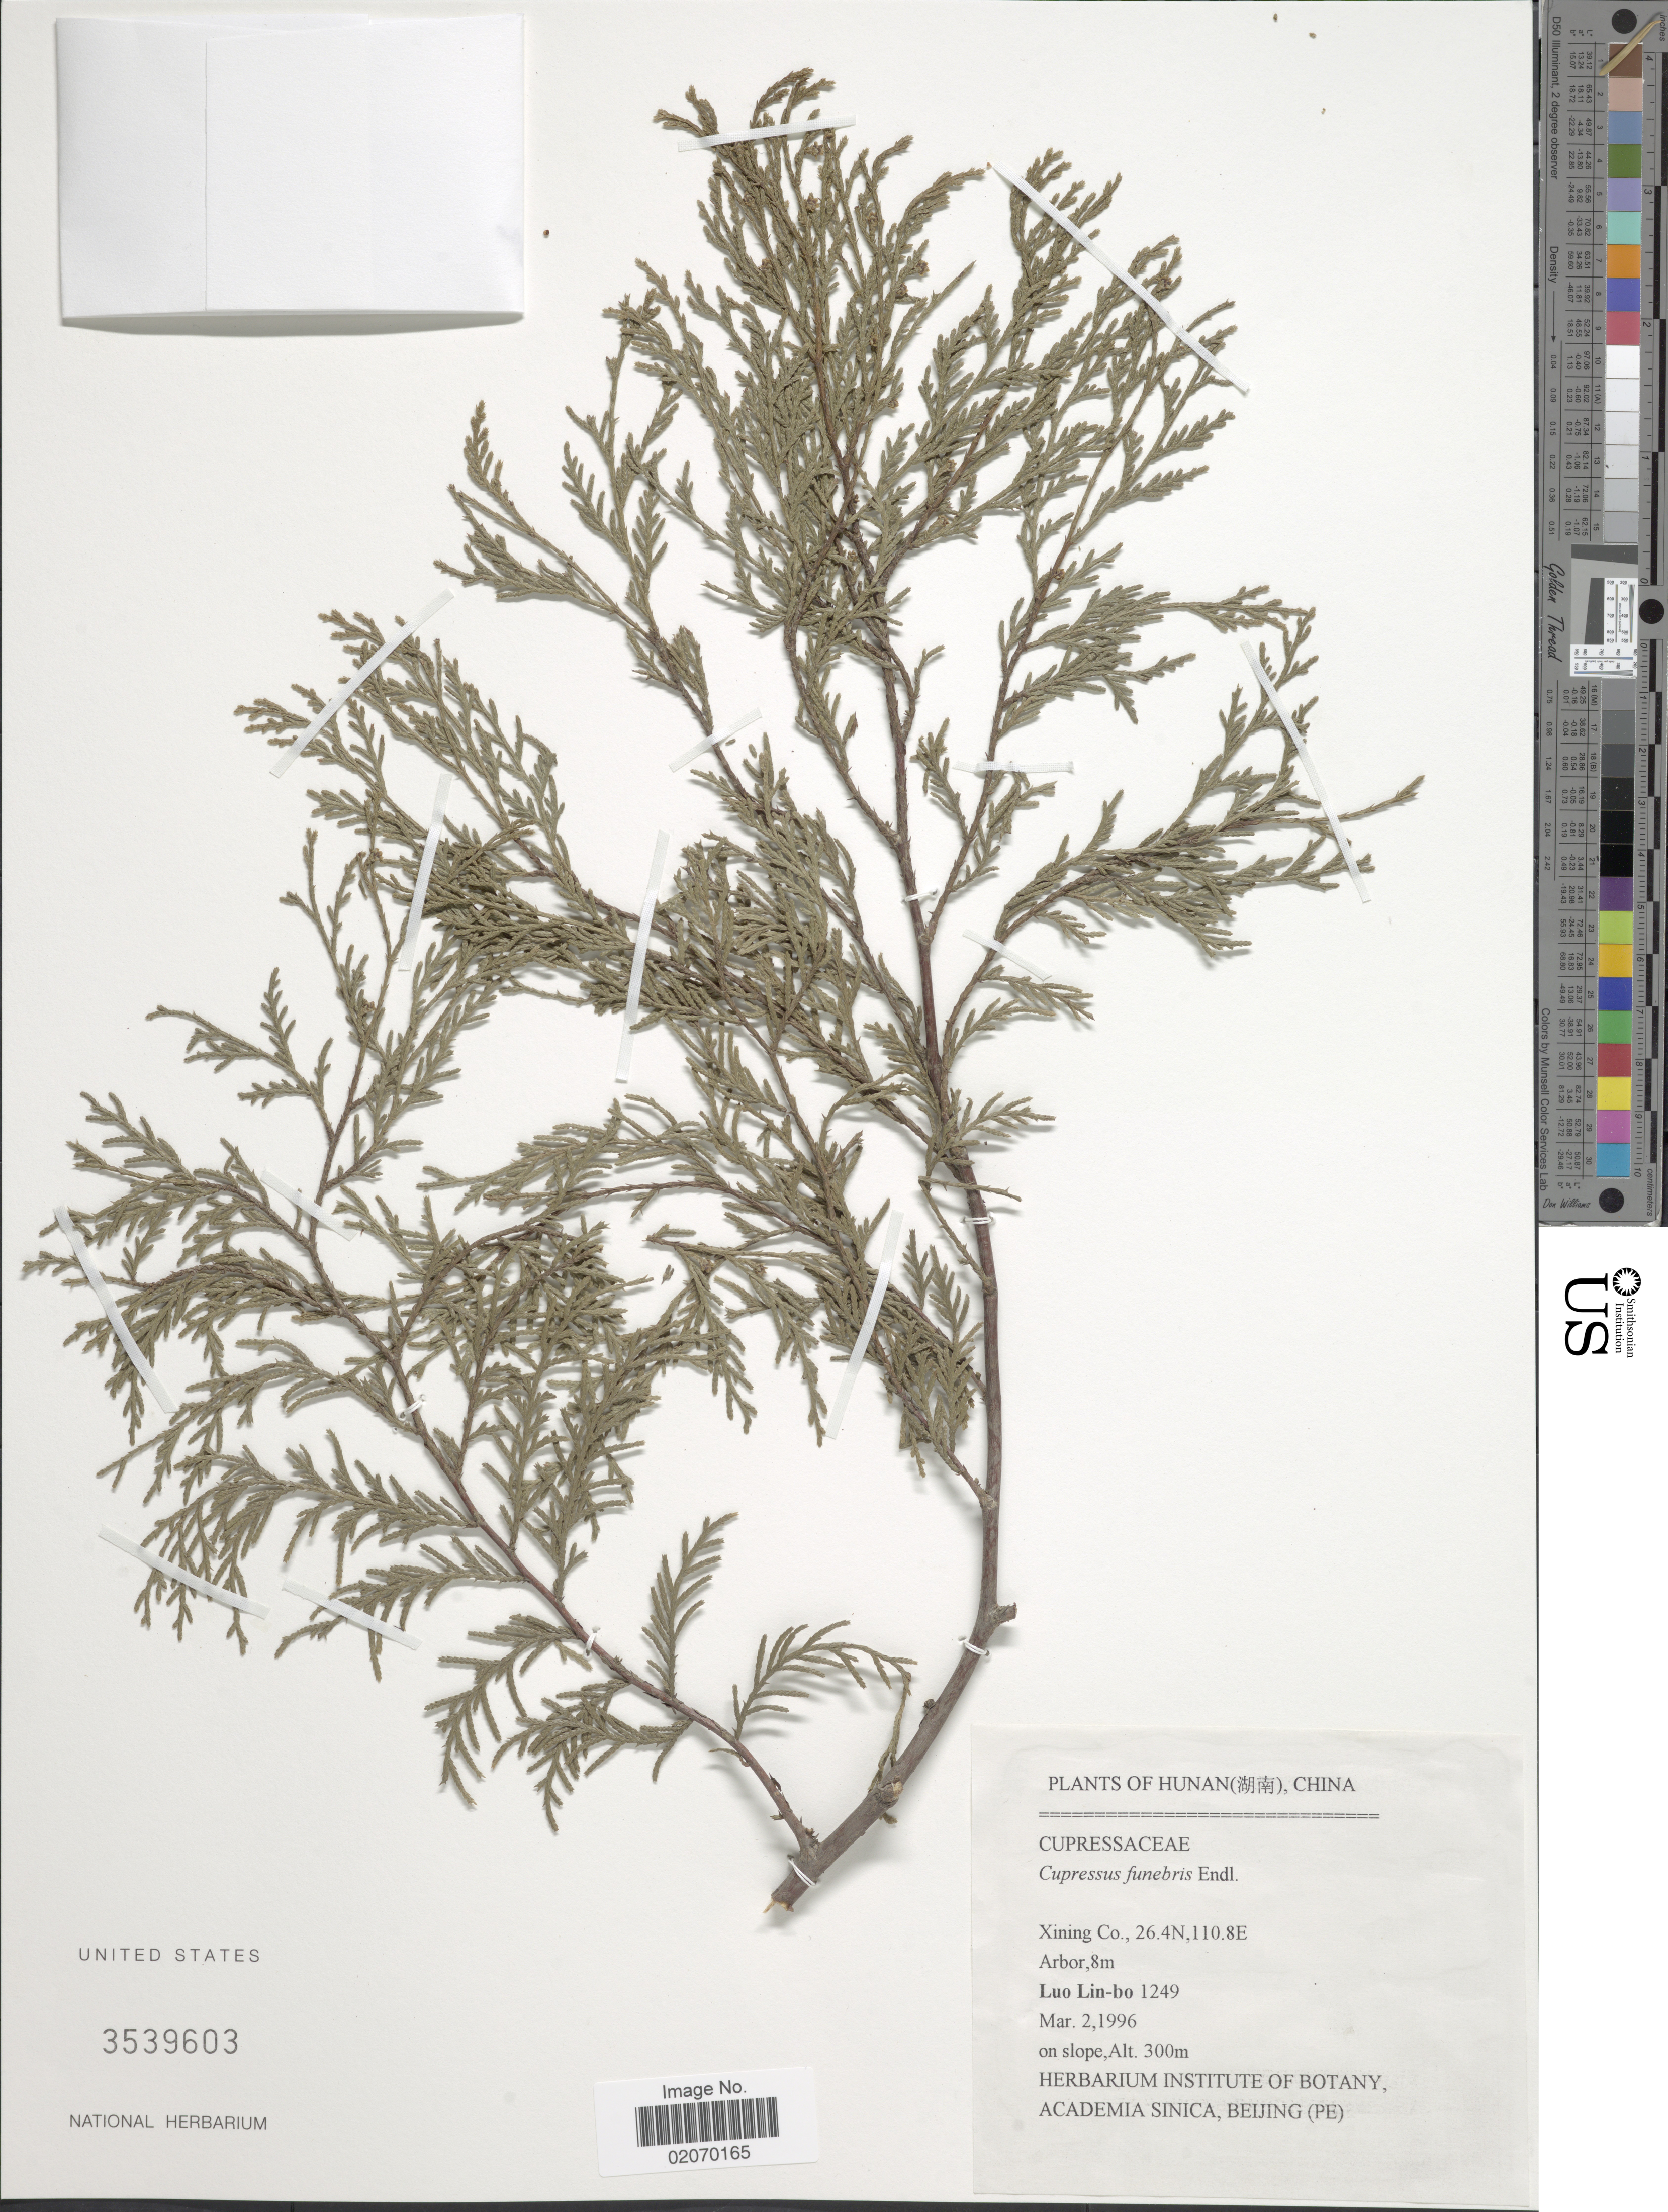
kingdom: Plantae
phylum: Tracheophyta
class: Pinopsida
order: Pinales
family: Cupressaceae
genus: Cupressus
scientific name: Cupressus funebris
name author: Endl.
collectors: L. B. Luo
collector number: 1249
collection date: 1996-03-02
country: China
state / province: Hunan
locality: Xining Co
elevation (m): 300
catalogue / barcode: US 3539603